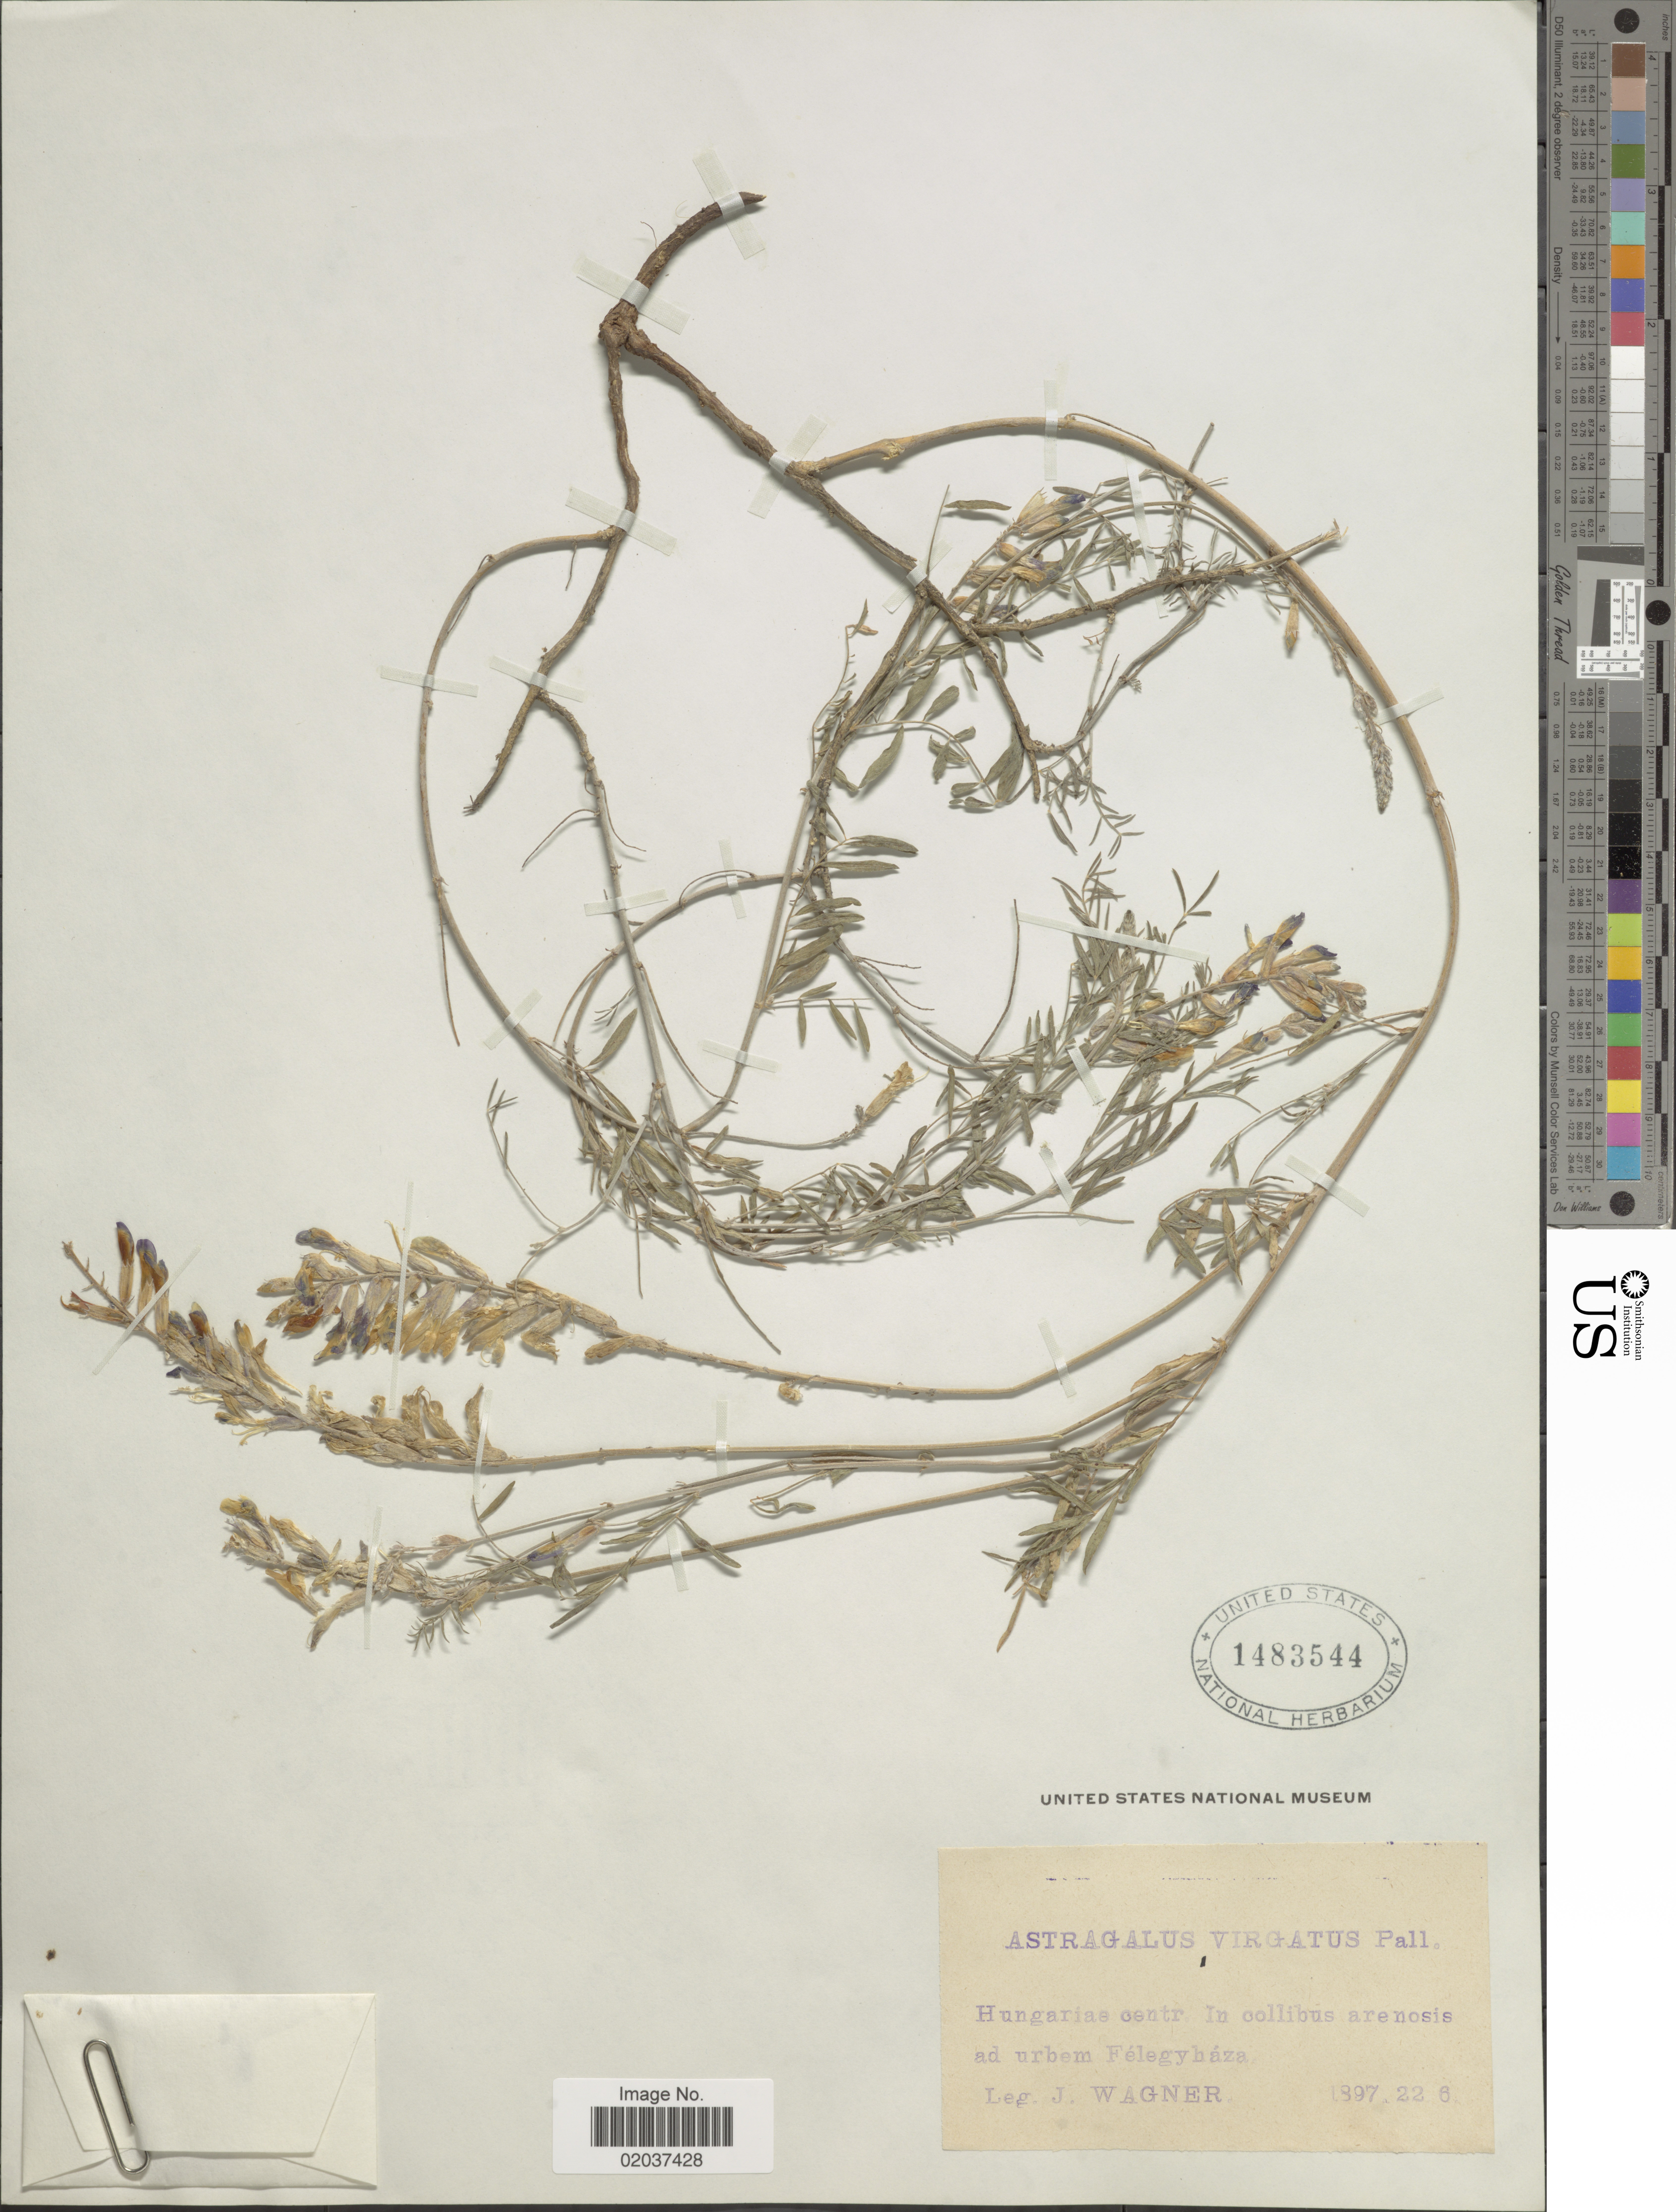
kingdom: Plantae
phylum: Tracheophyta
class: Magnoliopsida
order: Fabales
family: Fabaceae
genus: Astragalus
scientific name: Astragalus virgatus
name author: Pall.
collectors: J. Wagner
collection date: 1897-06-22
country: Hungary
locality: Hungarias centr. In collibus arenosis ad urbem Felegyhaza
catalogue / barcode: US 1483544